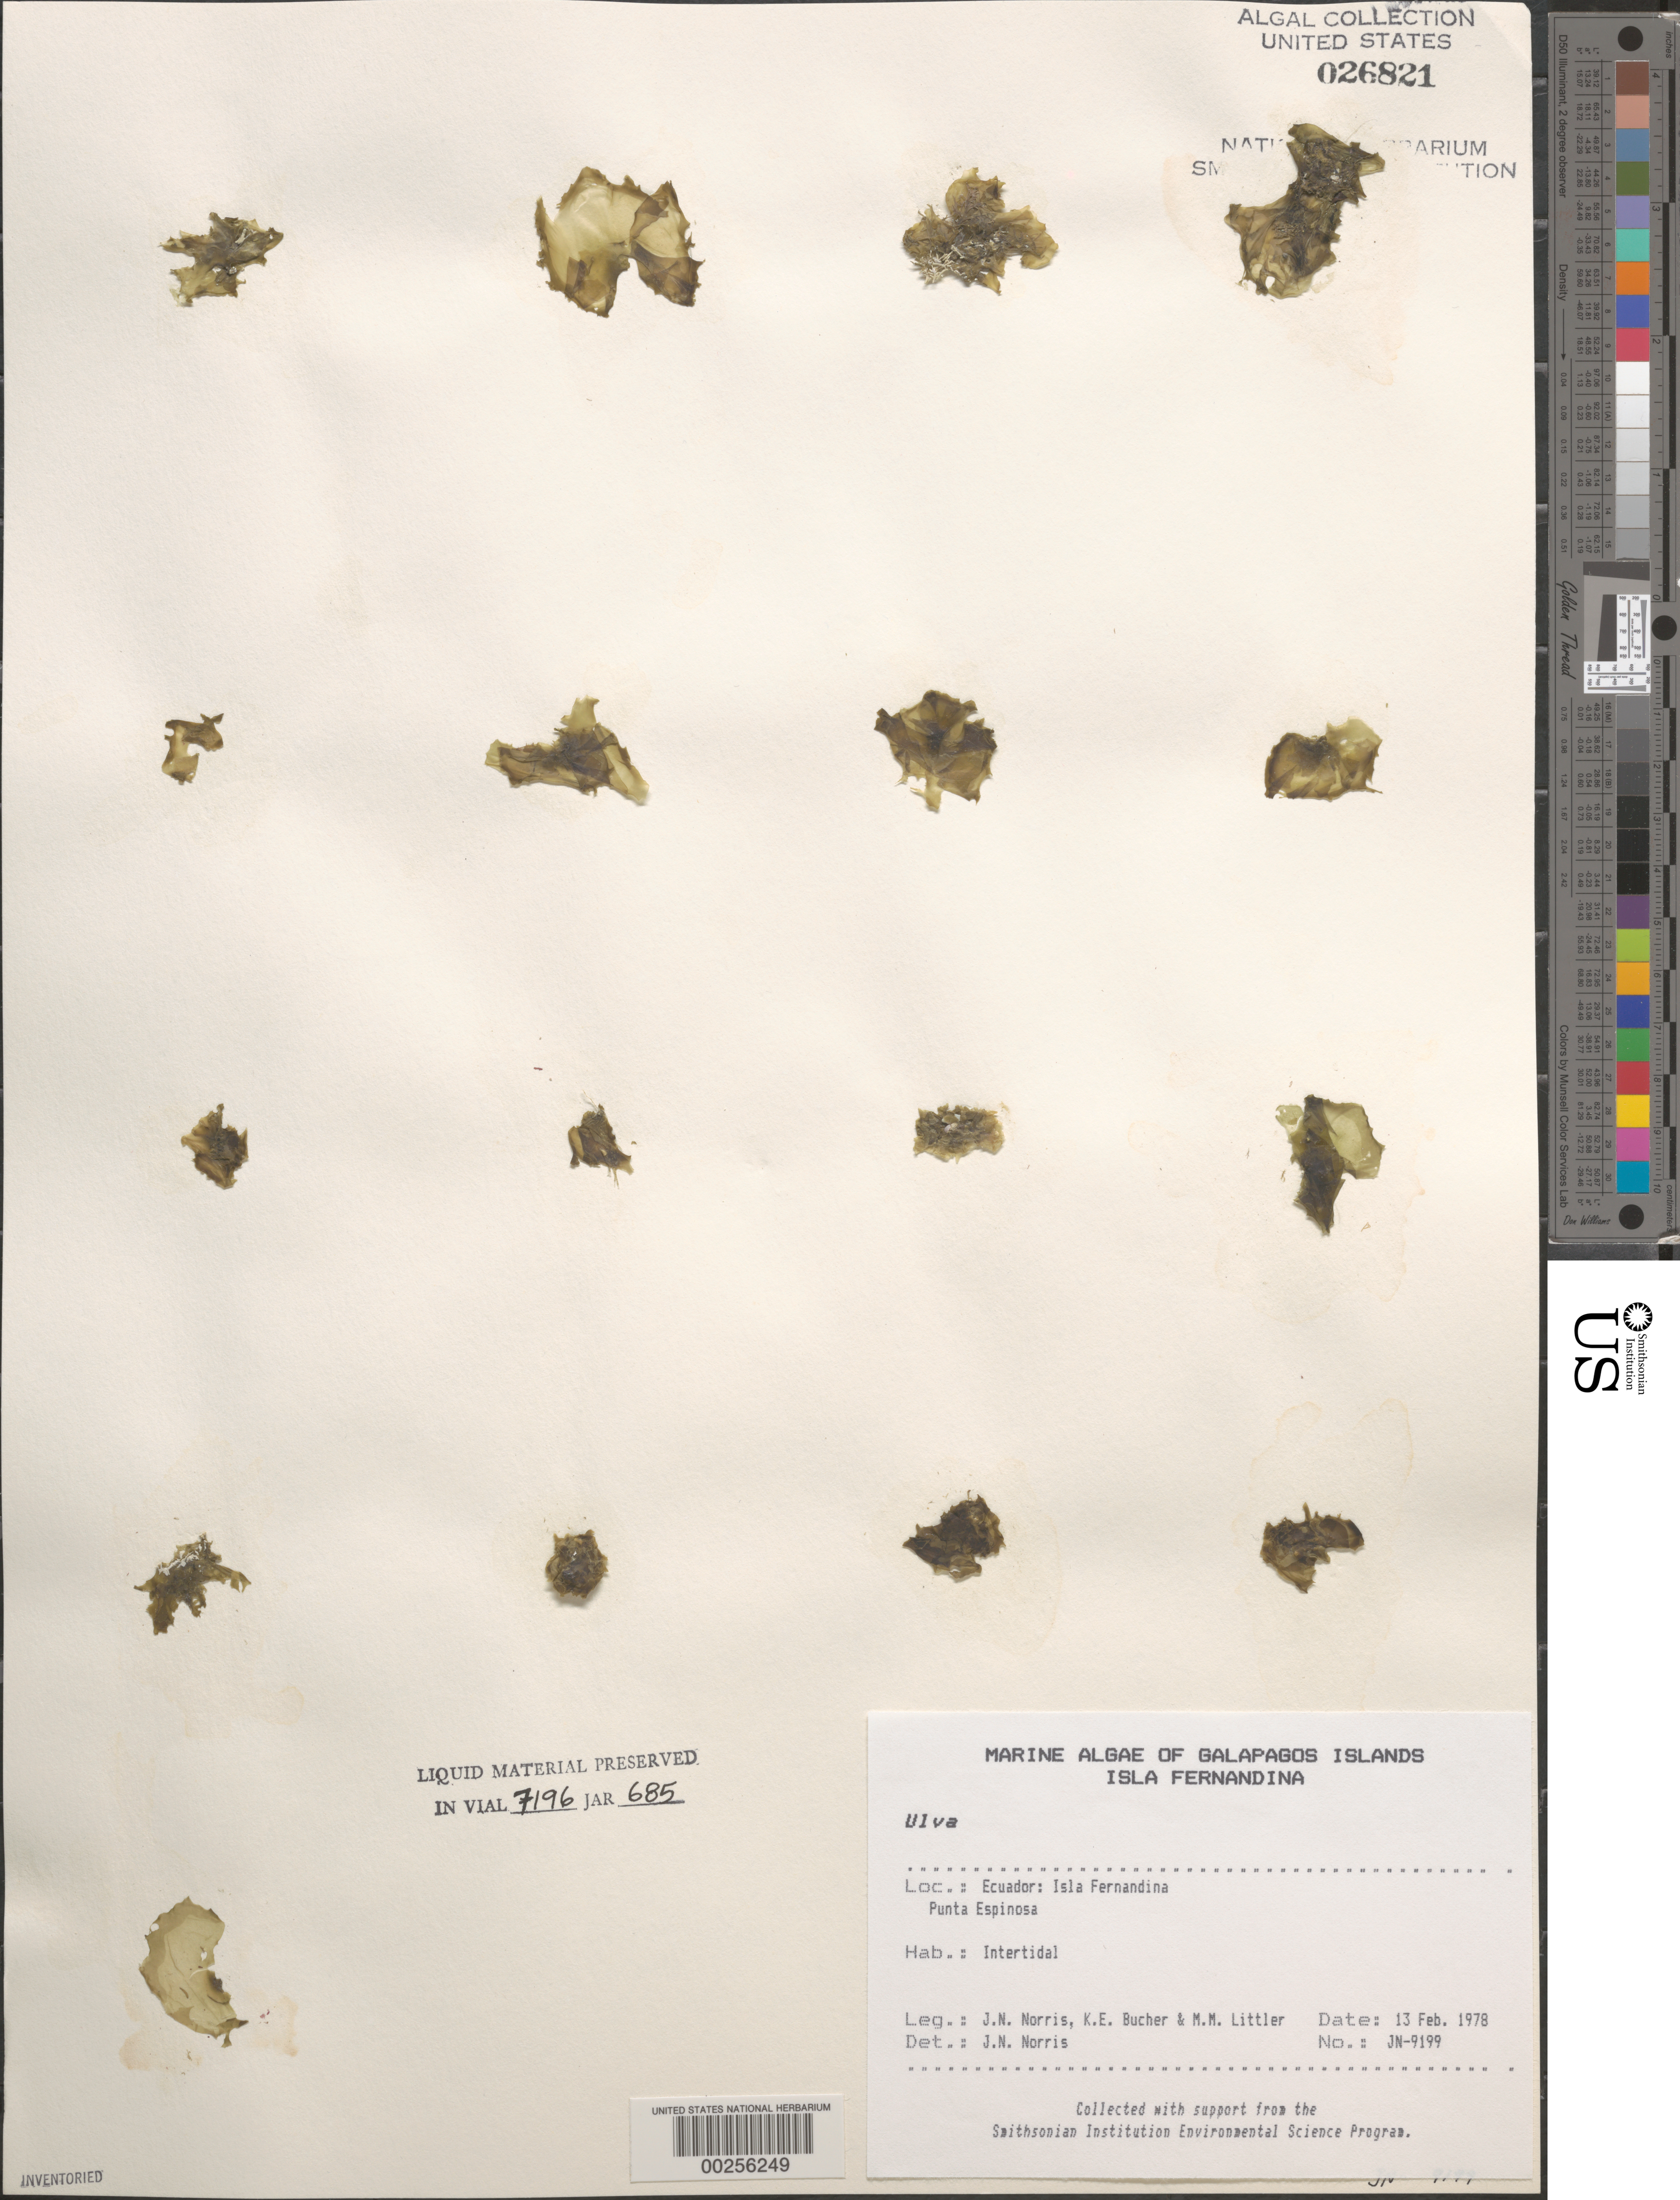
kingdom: Plantae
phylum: Chlorophyta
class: Ulvophyceae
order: Ulvales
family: Ulvaceae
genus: Ulva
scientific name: Ulva sp.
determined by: Norris, James N.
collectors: J. N. Norris, K. E. Bucher & M. M. Littler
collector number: JN-9199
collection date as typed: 13 Feb 1978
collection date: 1978-02-13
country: Ecuador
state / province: Colón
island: Fernandina [Narborough]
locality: Punta Espinosa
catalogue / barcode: US 26821